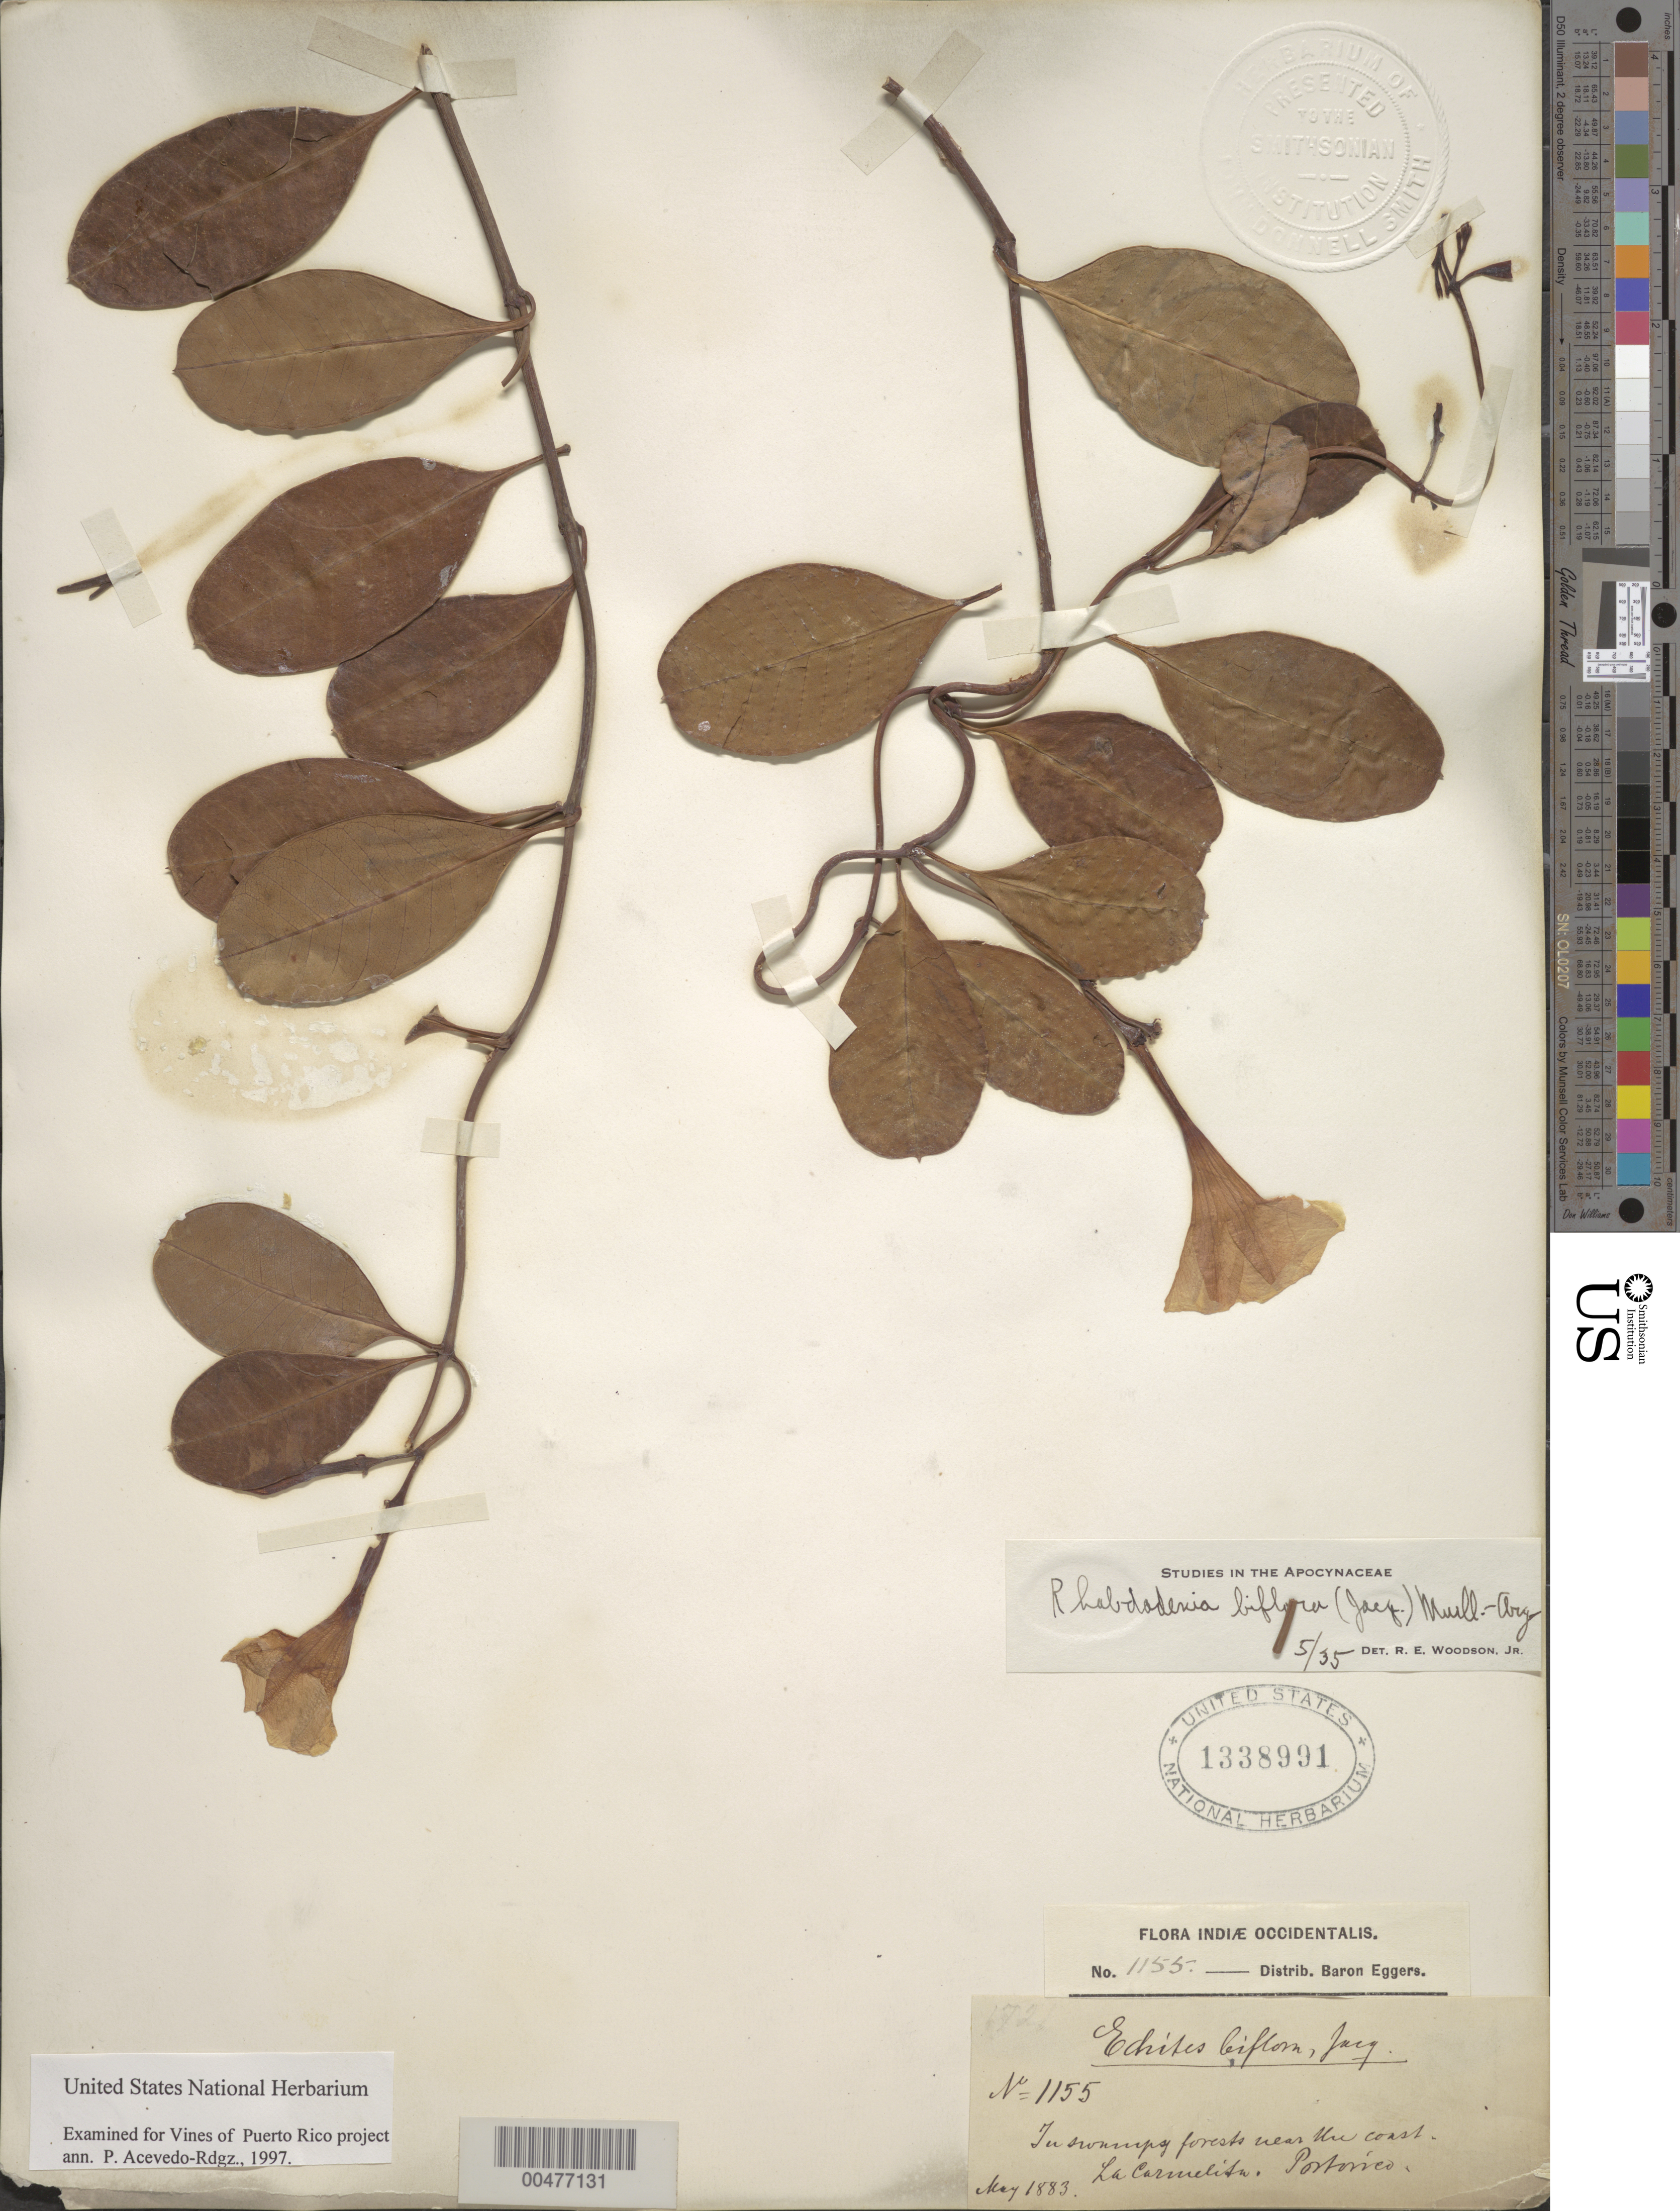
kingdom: Plantae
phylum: Tracheophyta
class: Magnoliopsida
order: Gentianales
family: Apocynaceae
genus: Rhabdadenia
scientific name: Rhabdadenia biflora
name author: (Jacq.) Müll. Arg.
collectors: H. F. A. von Eggers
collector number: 1155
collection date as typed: May 1883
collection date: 1883-05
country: Puerto Rico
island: Greater Antilles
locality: La Carmelita. In swampy forests near the coast.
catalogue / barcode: US 1338991